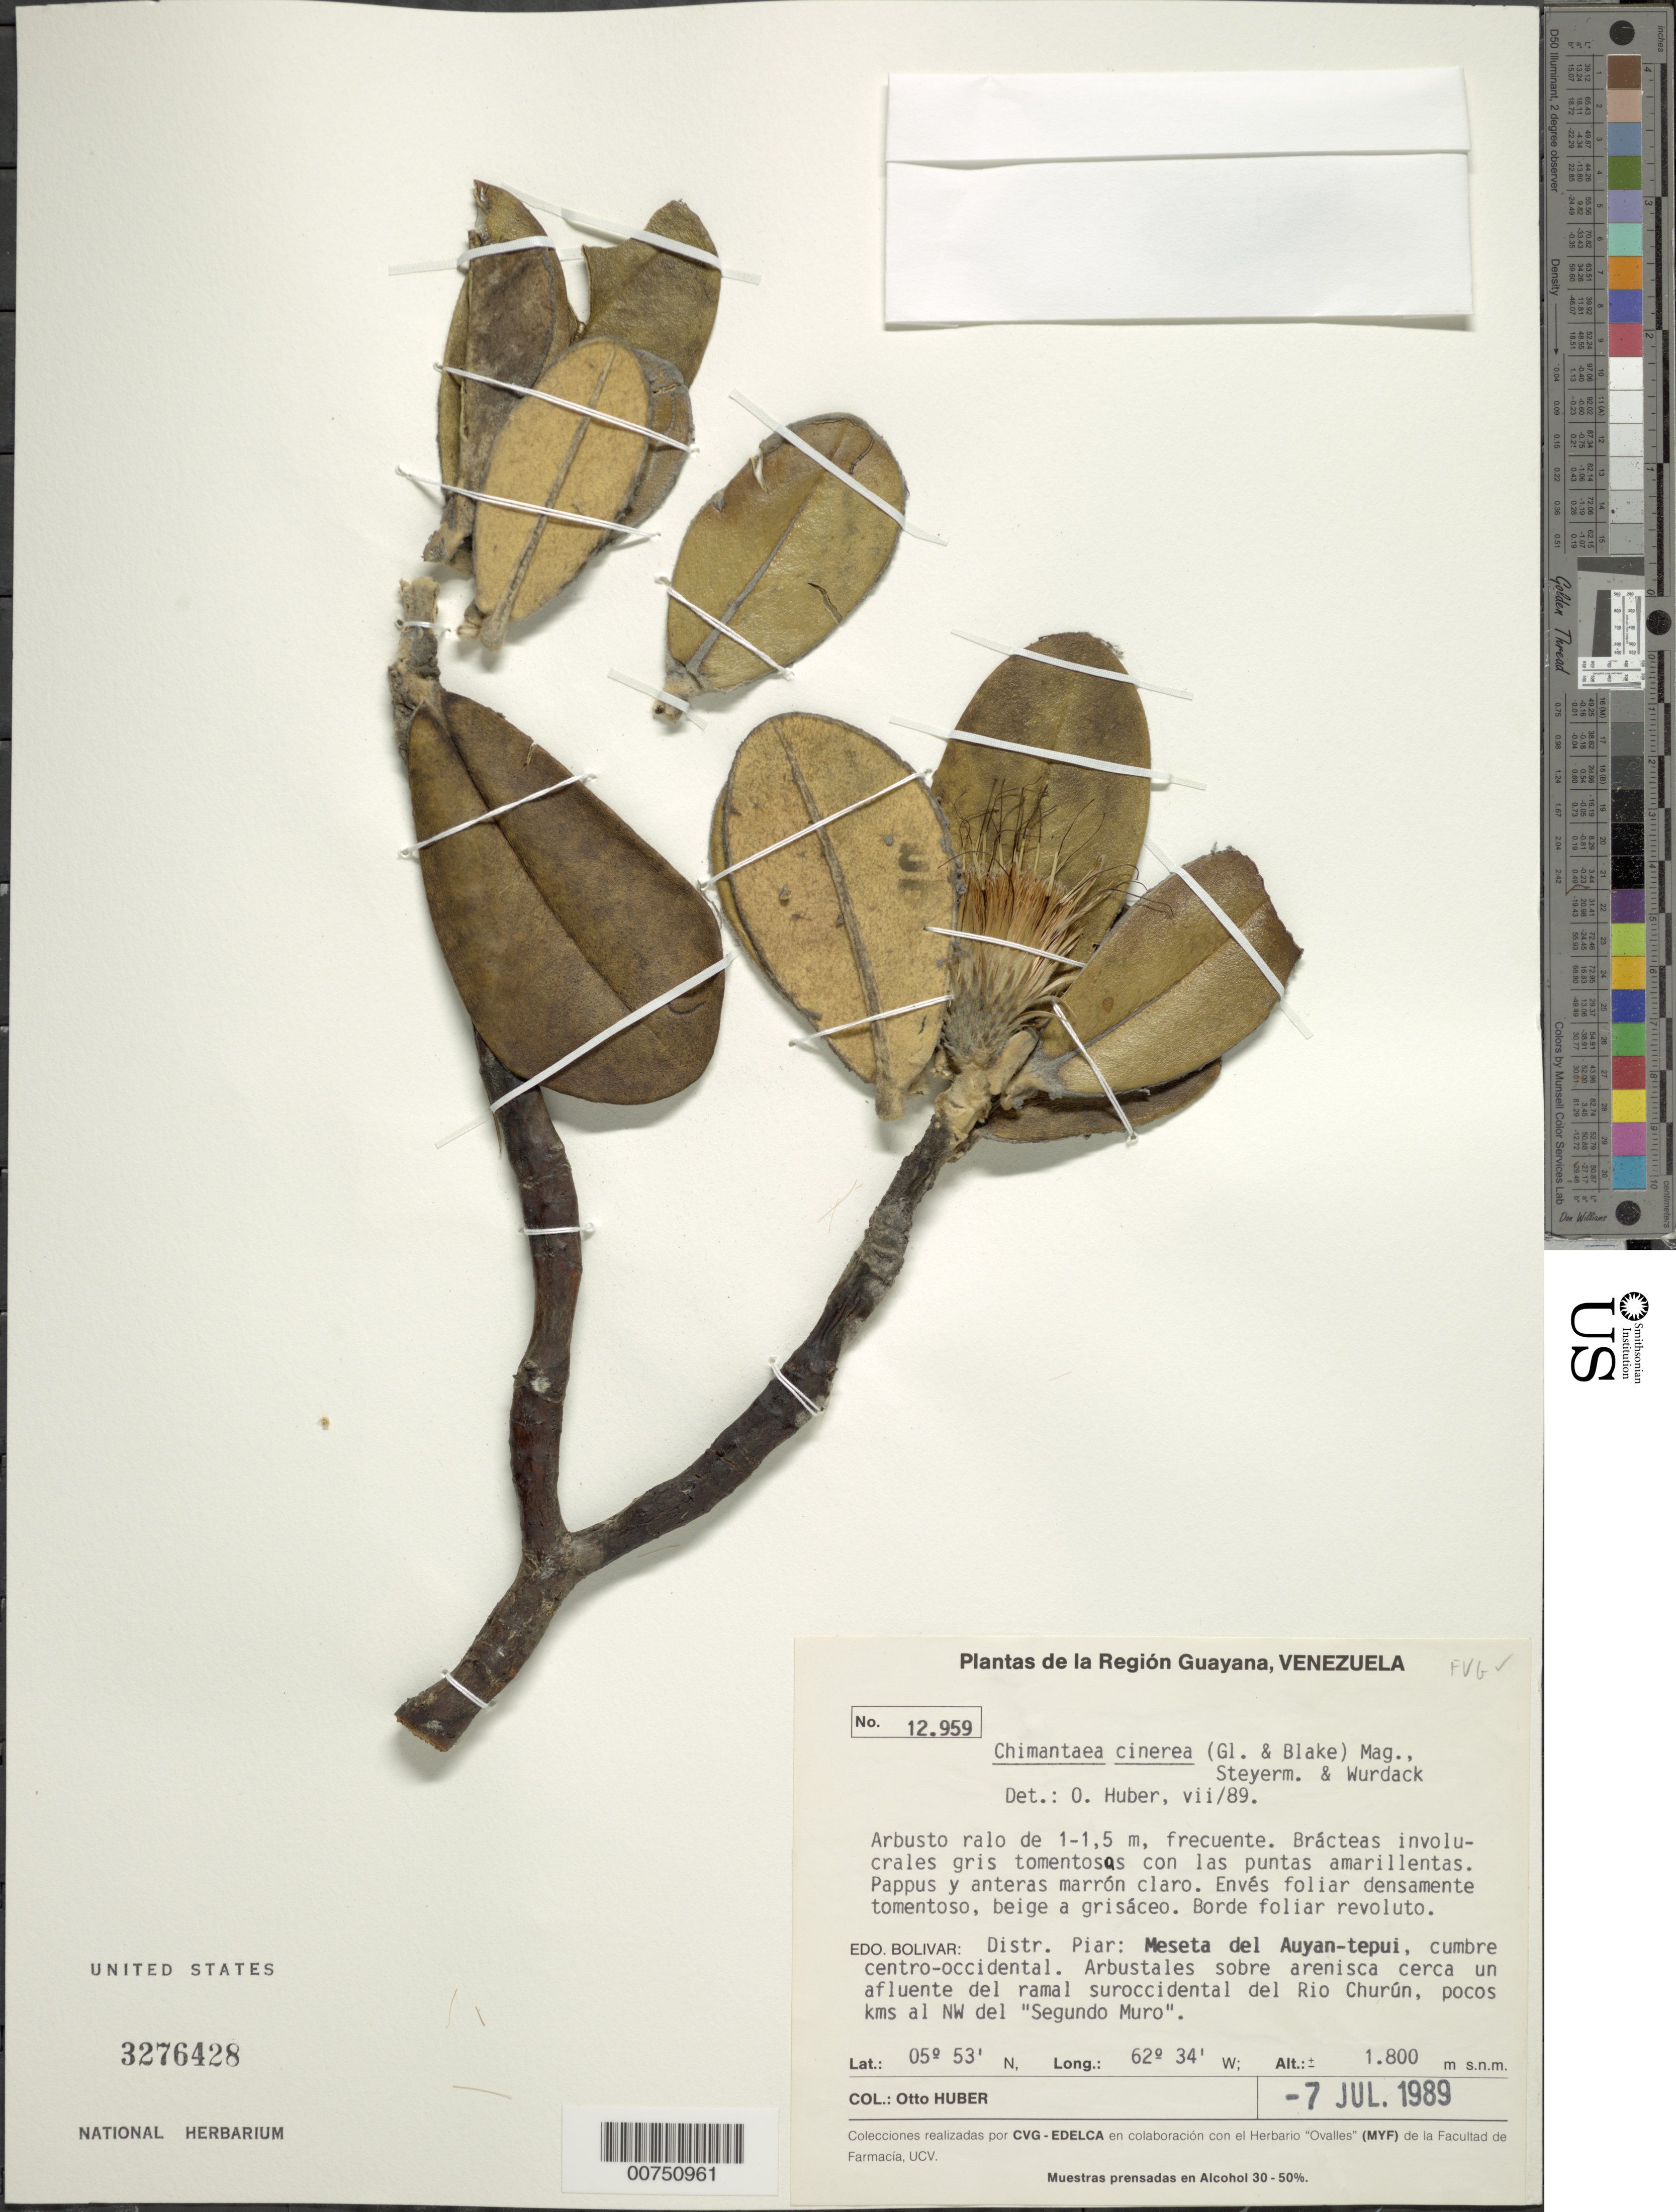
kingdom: Plantae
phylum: Tracheophyta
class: Magnoliopsida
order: Asterales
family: Asteraceae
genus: Chimantaea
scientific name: Chimantaea cinerea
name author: (Gleason & S.F. Blake) Maguire et al.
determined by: Huber, Otto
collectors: O. Huber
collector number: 12959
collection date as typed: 7-Jul-89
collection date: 1989-07-07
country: Venezuela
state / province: Bolívar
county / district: Piar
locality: Meseta del Auyan-tepuí, cumbre centro-occidental cerca de un afluente del ramal suroccidental del Río Churún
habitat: Arbustales sobre arenisca cerca del rio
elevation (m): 1800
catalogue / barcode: US 3276428